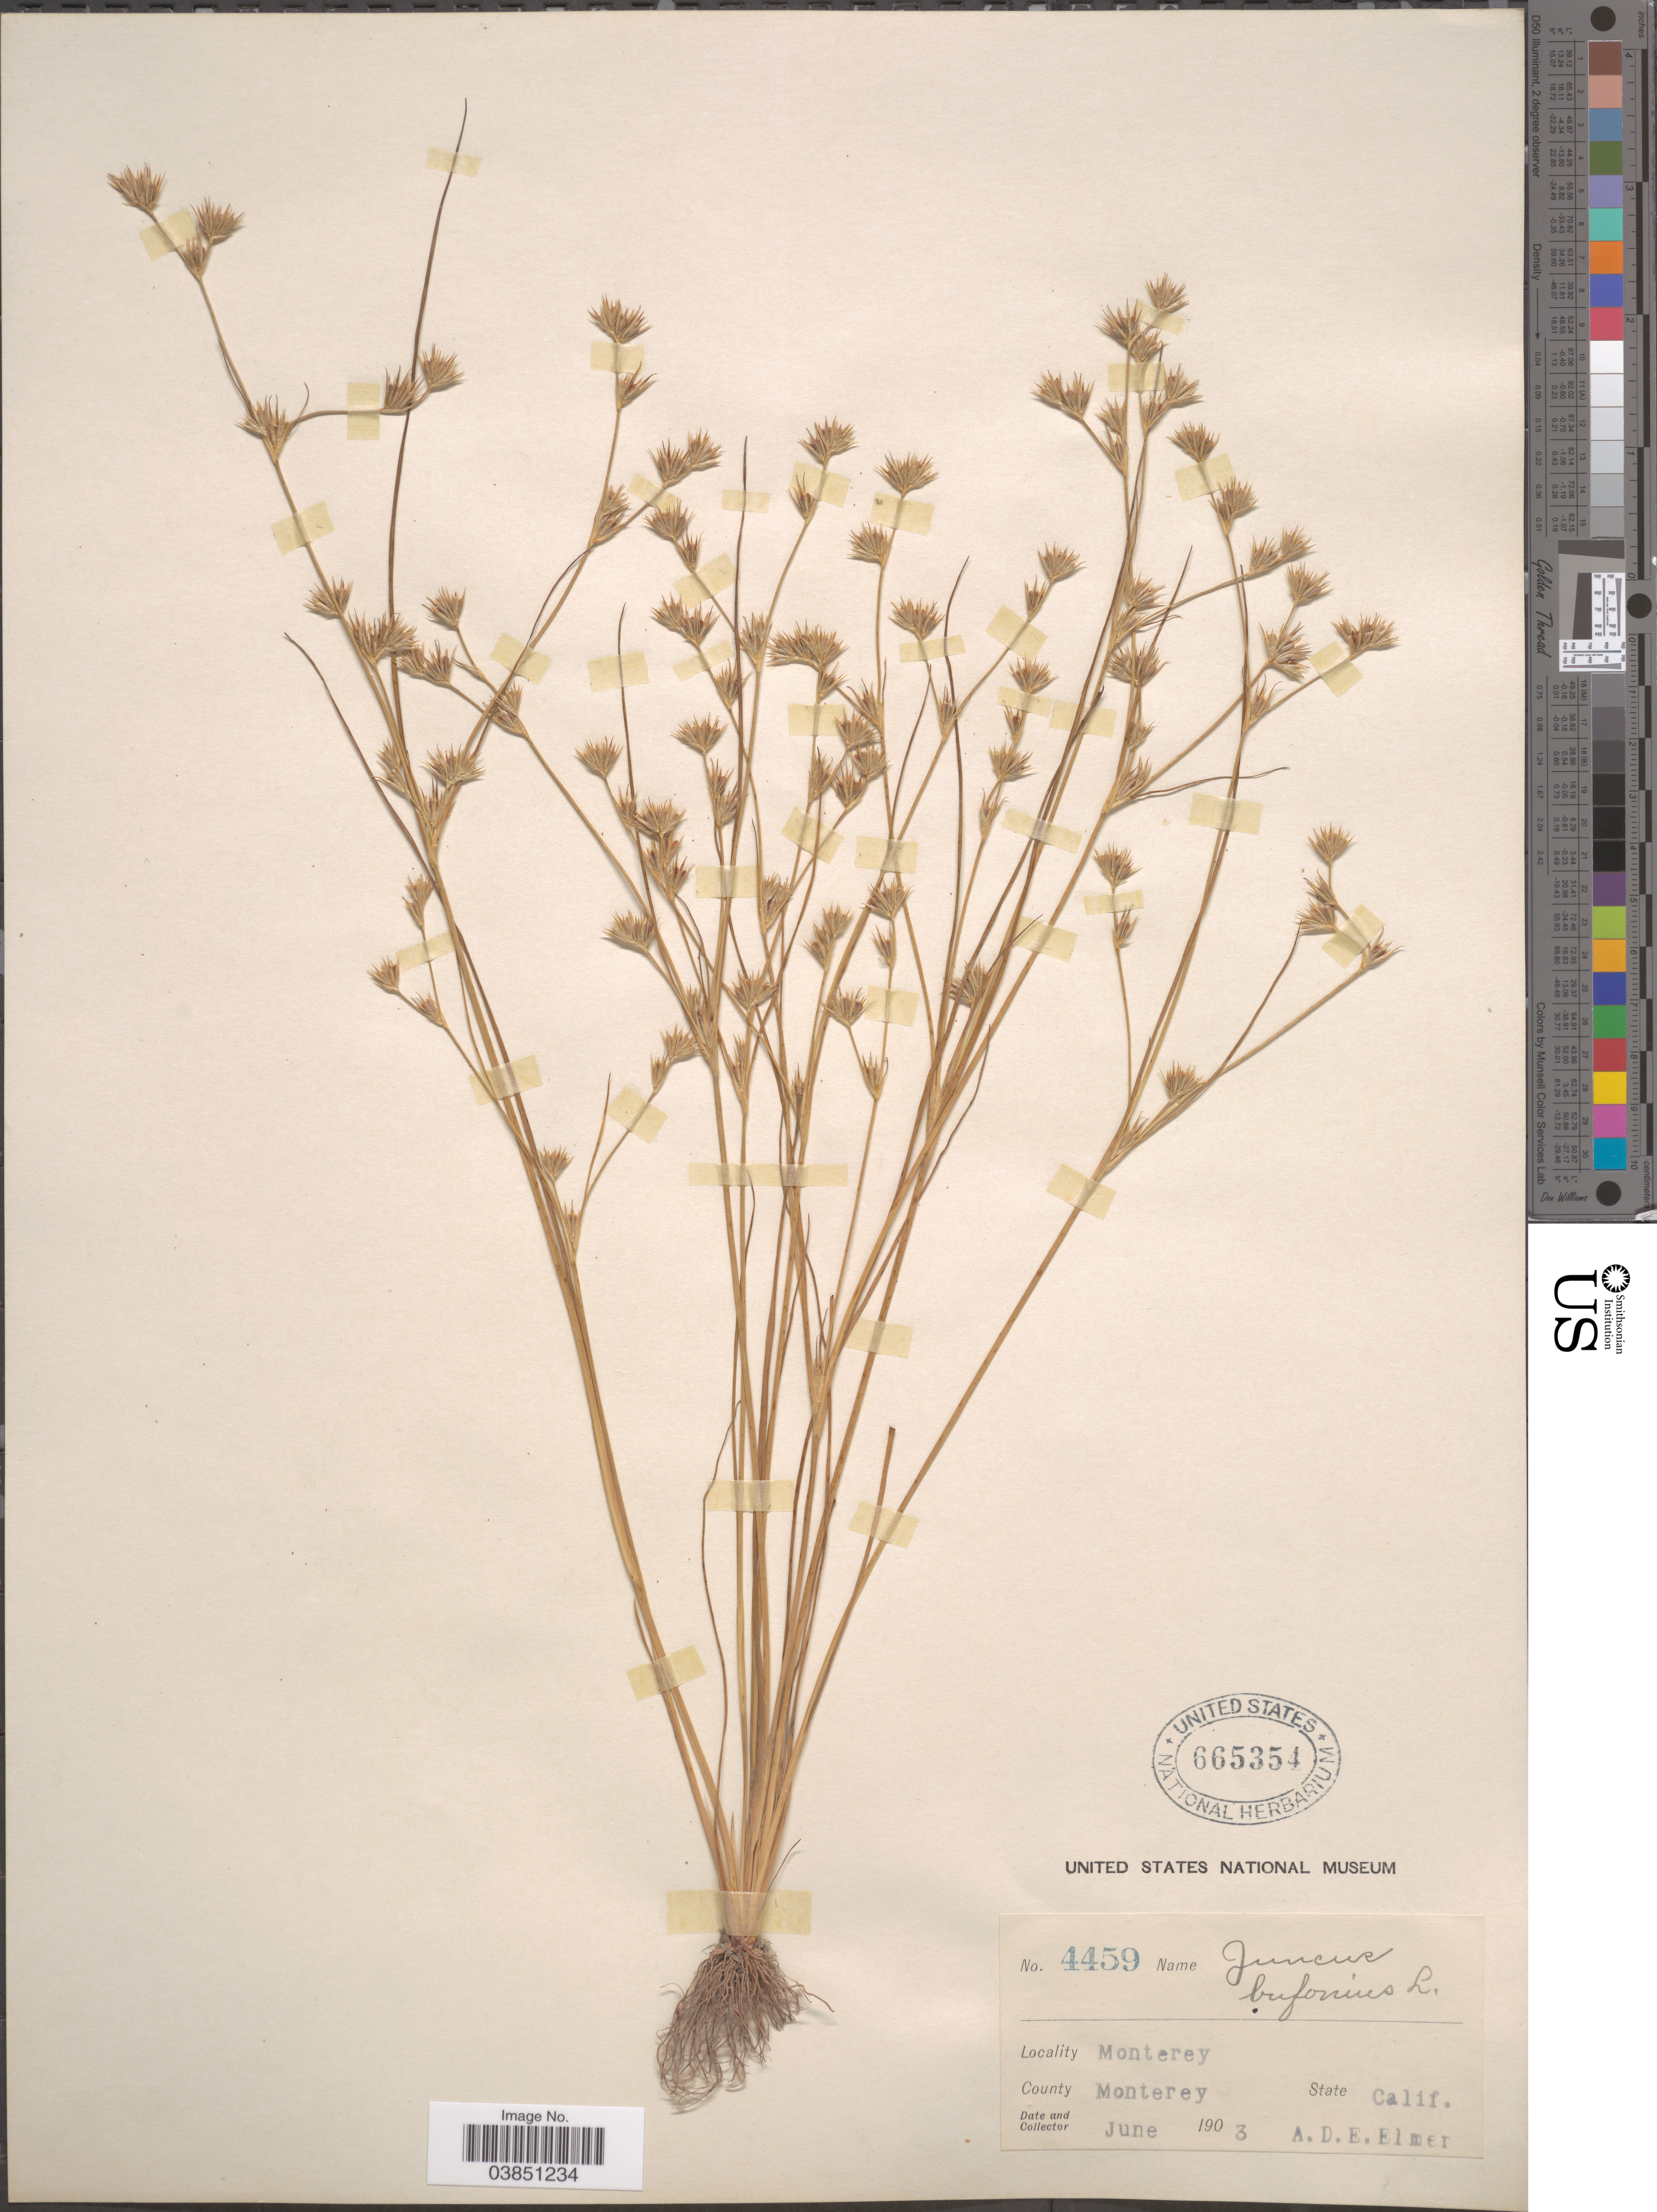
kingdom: Plantae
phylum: Tracheophyta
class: Liliopsida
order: Poales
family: Juncaceae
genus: Juncus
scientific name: Juncus bufonius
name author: L.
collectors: A. D. E. Elmer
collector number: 4459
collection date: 1903-06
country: United States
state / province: California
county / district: Monterey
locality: Monterey. County Monterey.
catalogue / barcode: US 665354